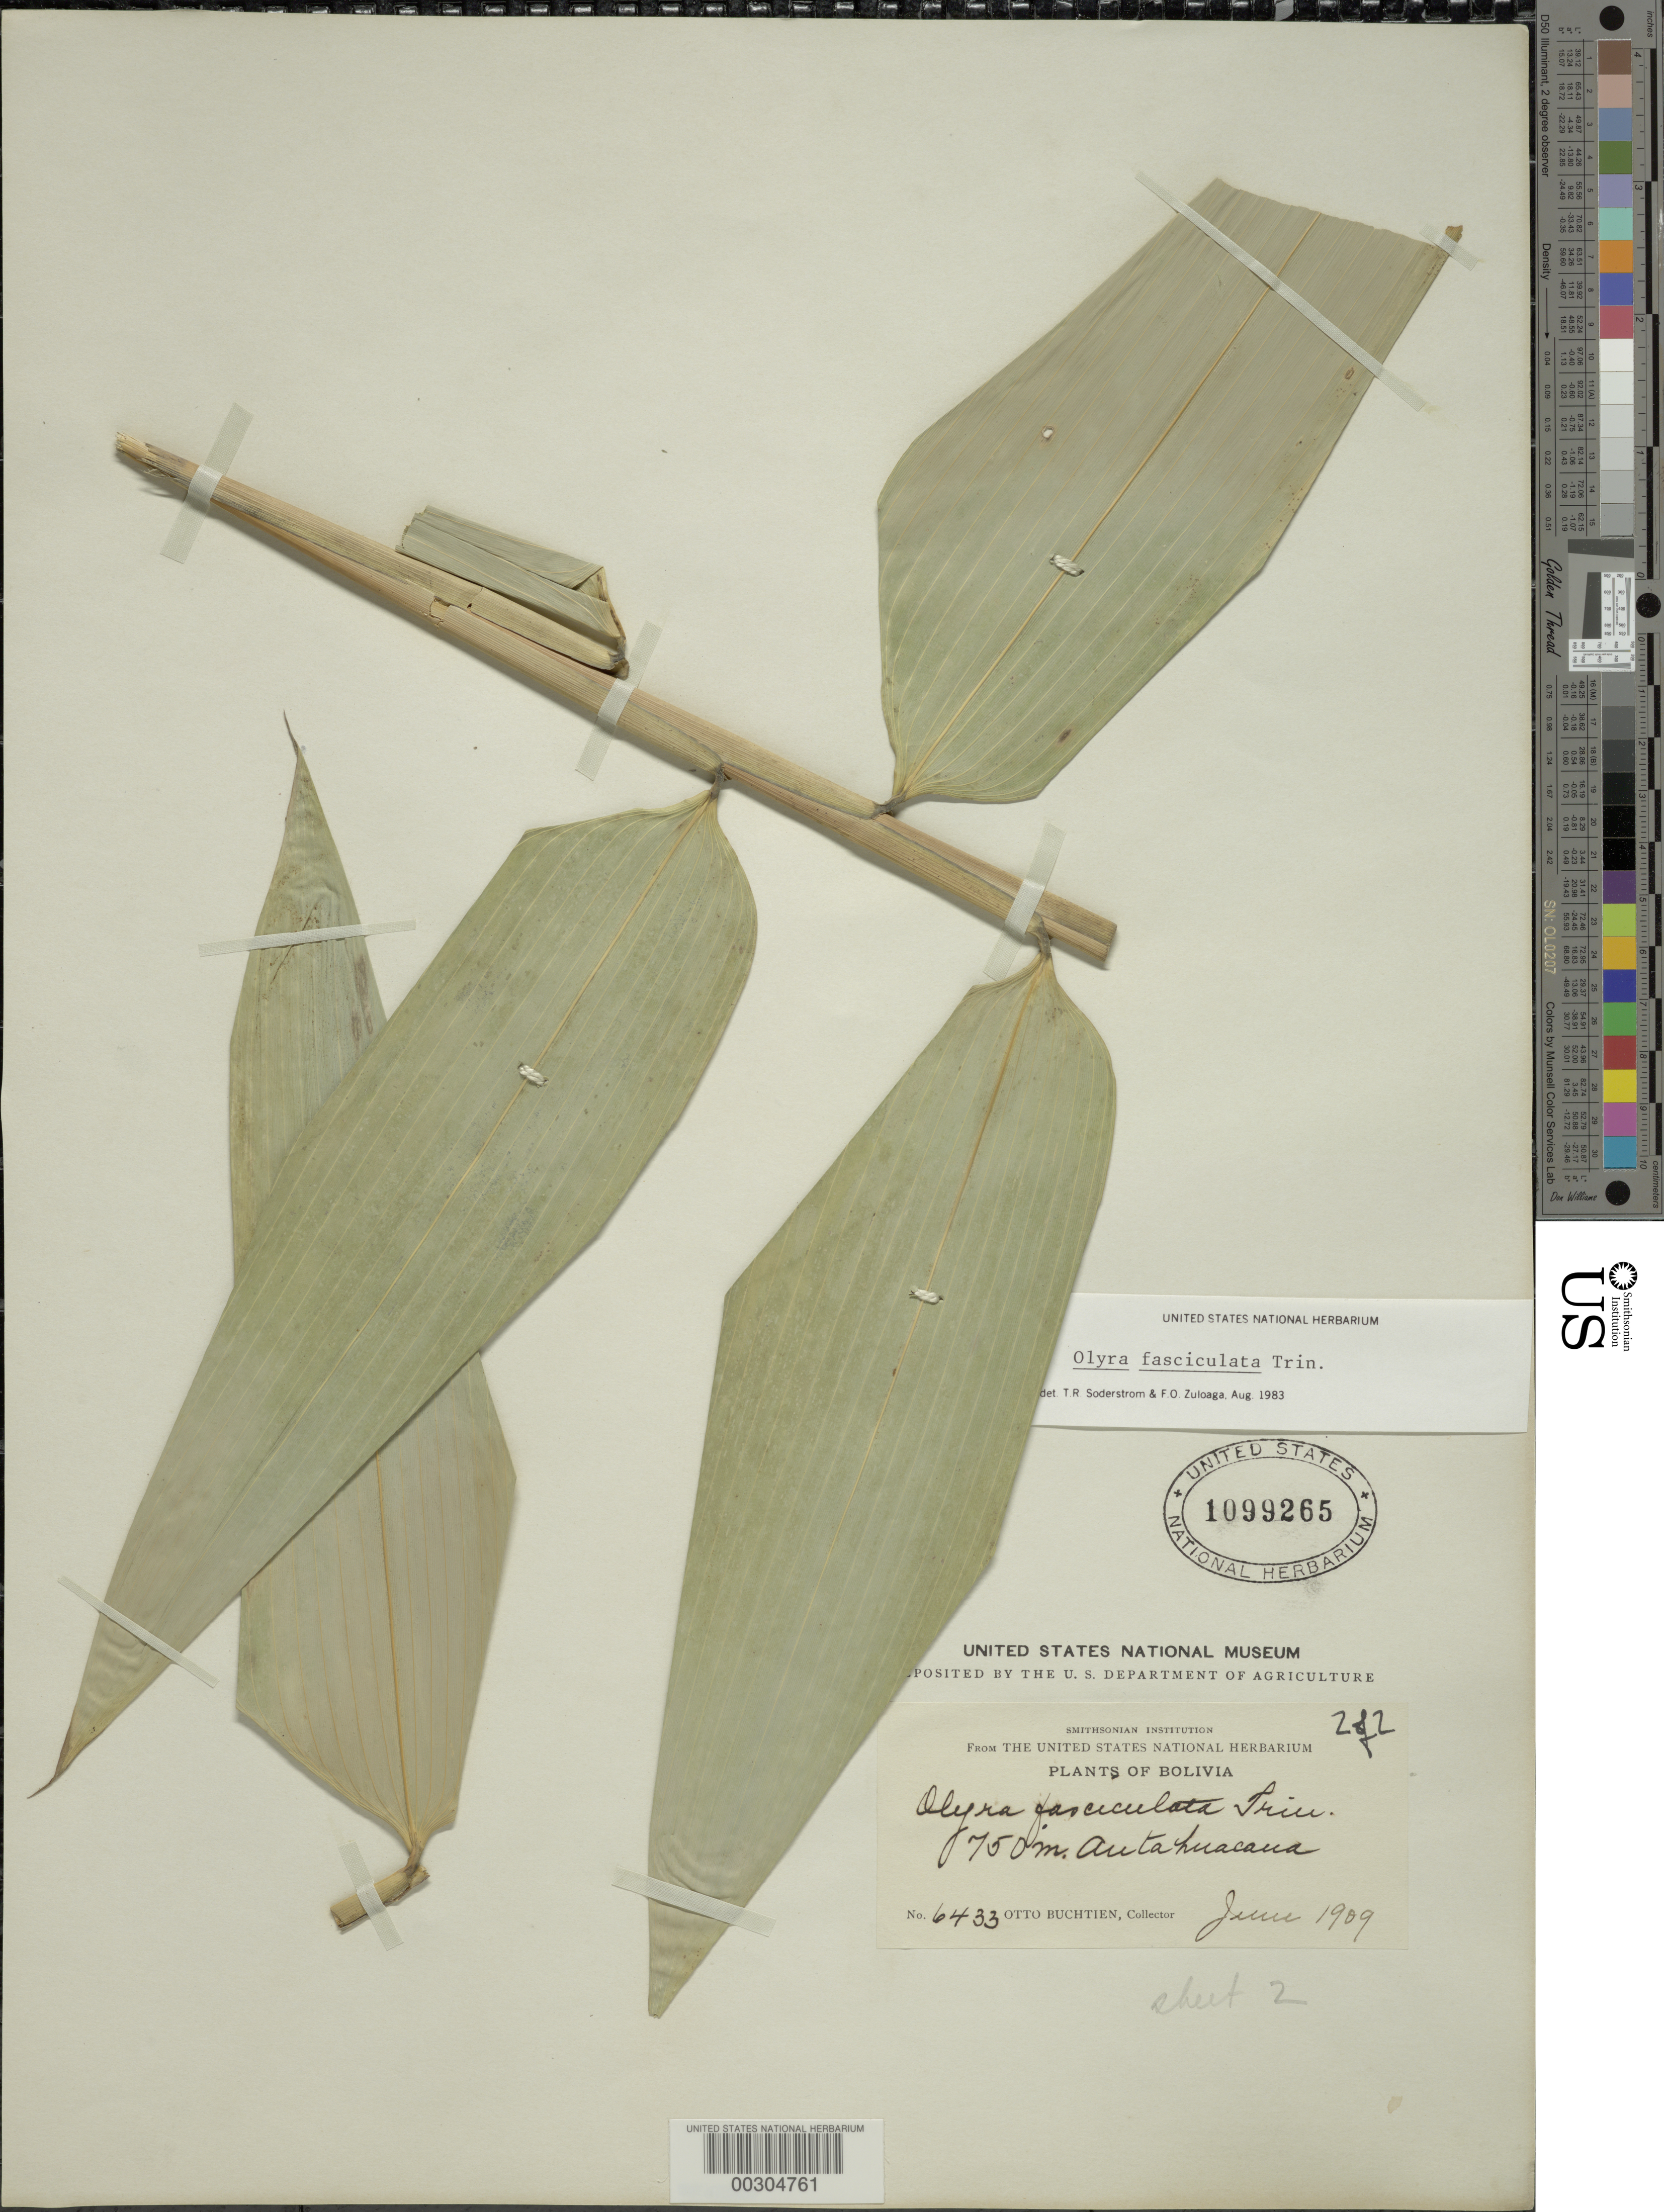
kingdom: Plantae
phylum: Tracheophyta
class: Liliopsida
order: Poales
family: Poaceae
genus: Olyra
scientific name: Olyra fasciculata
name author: Trin.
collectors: O. Buchtien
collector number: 6433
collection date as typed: Jun 1909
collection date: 1909-06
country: Bolivia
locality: Antahuacana, Espirito Santo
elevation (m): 750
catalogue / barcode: US 1099265